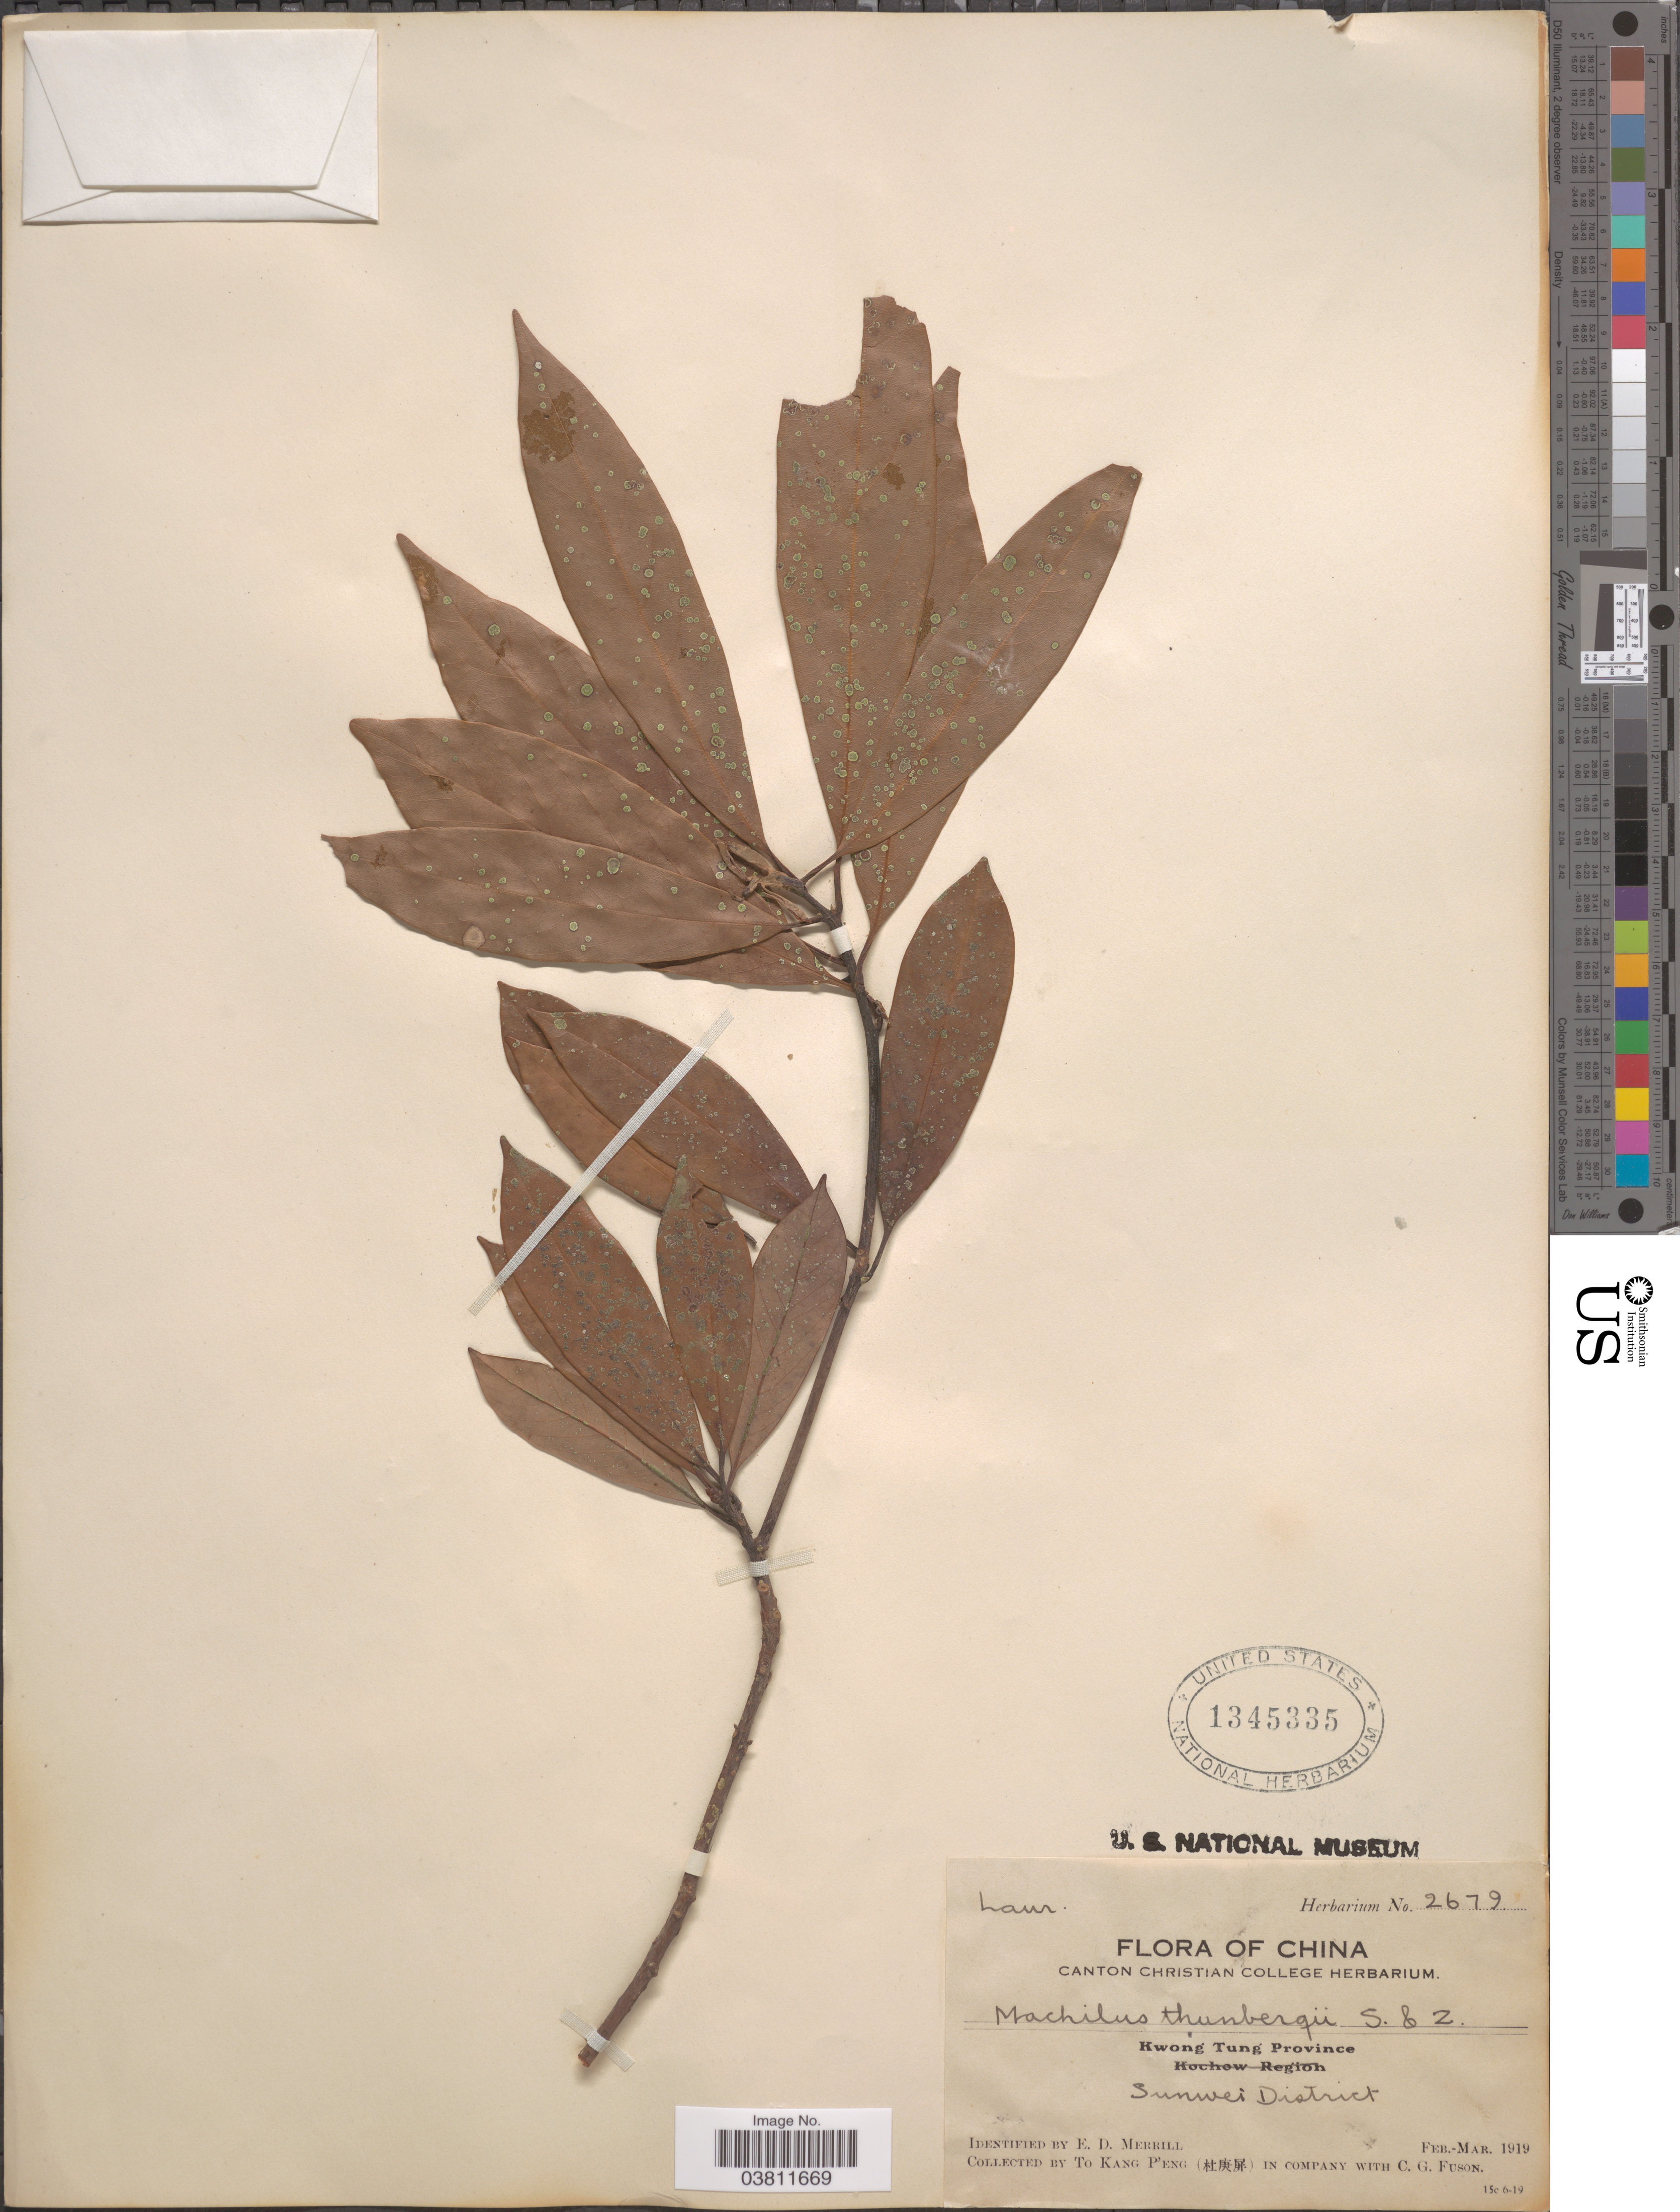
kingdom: Plantae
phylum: Tracheophyta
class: Magnoliopsida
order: Laurales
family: Lauraceae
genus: Machilus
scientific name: Machilus thunbergii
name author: Siebold & Zucc.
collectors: T. K. Peng & C. Fuson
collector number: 2679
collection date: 1919-02/1919-03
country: China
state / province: Guangdong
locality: Kwong Tong Province. Sunwei District.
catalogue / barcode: US 1345335